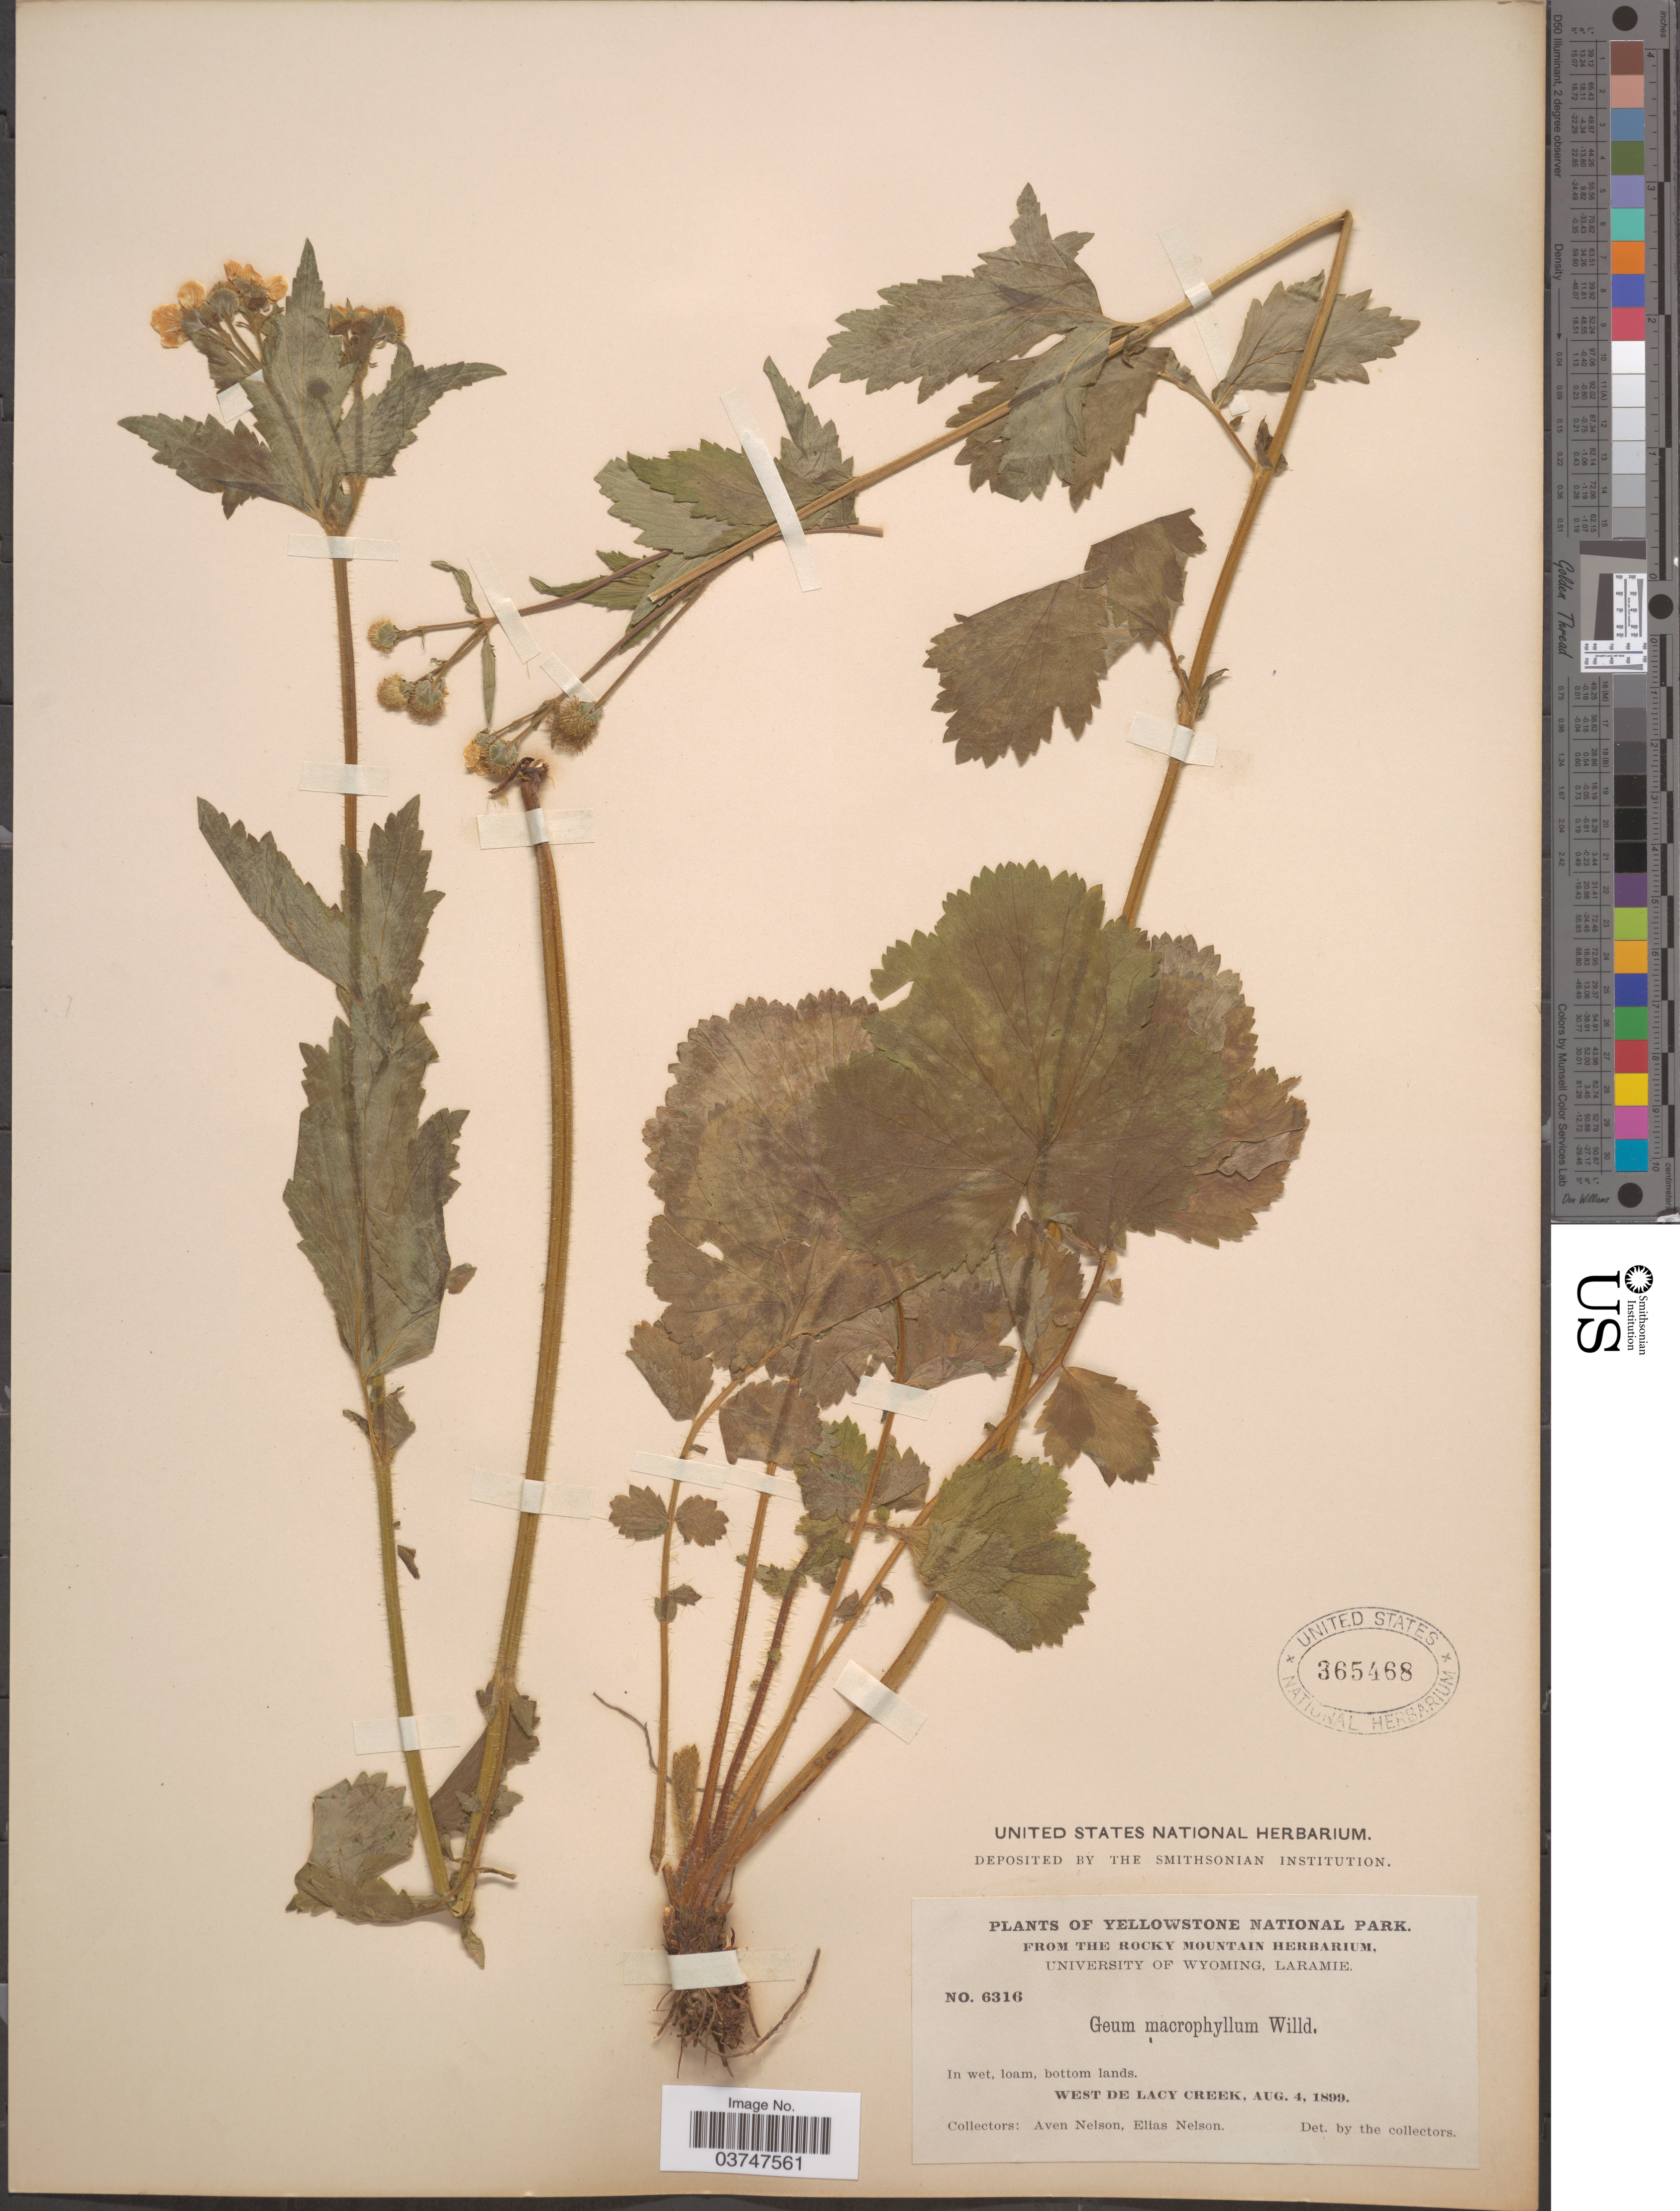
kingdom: Plantae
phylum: Tracheophyta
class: Magnoliopsida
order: Rosales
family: Rosaceae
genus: Geum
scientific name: Geum macrophyllum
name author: Willd.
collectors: A. Nelson & E. Nelson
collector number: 6316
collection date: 1899-08-04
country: United States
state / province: Wyoming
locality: Yellowstone National Park. West de Lacy Creek.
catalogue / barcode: US 365468